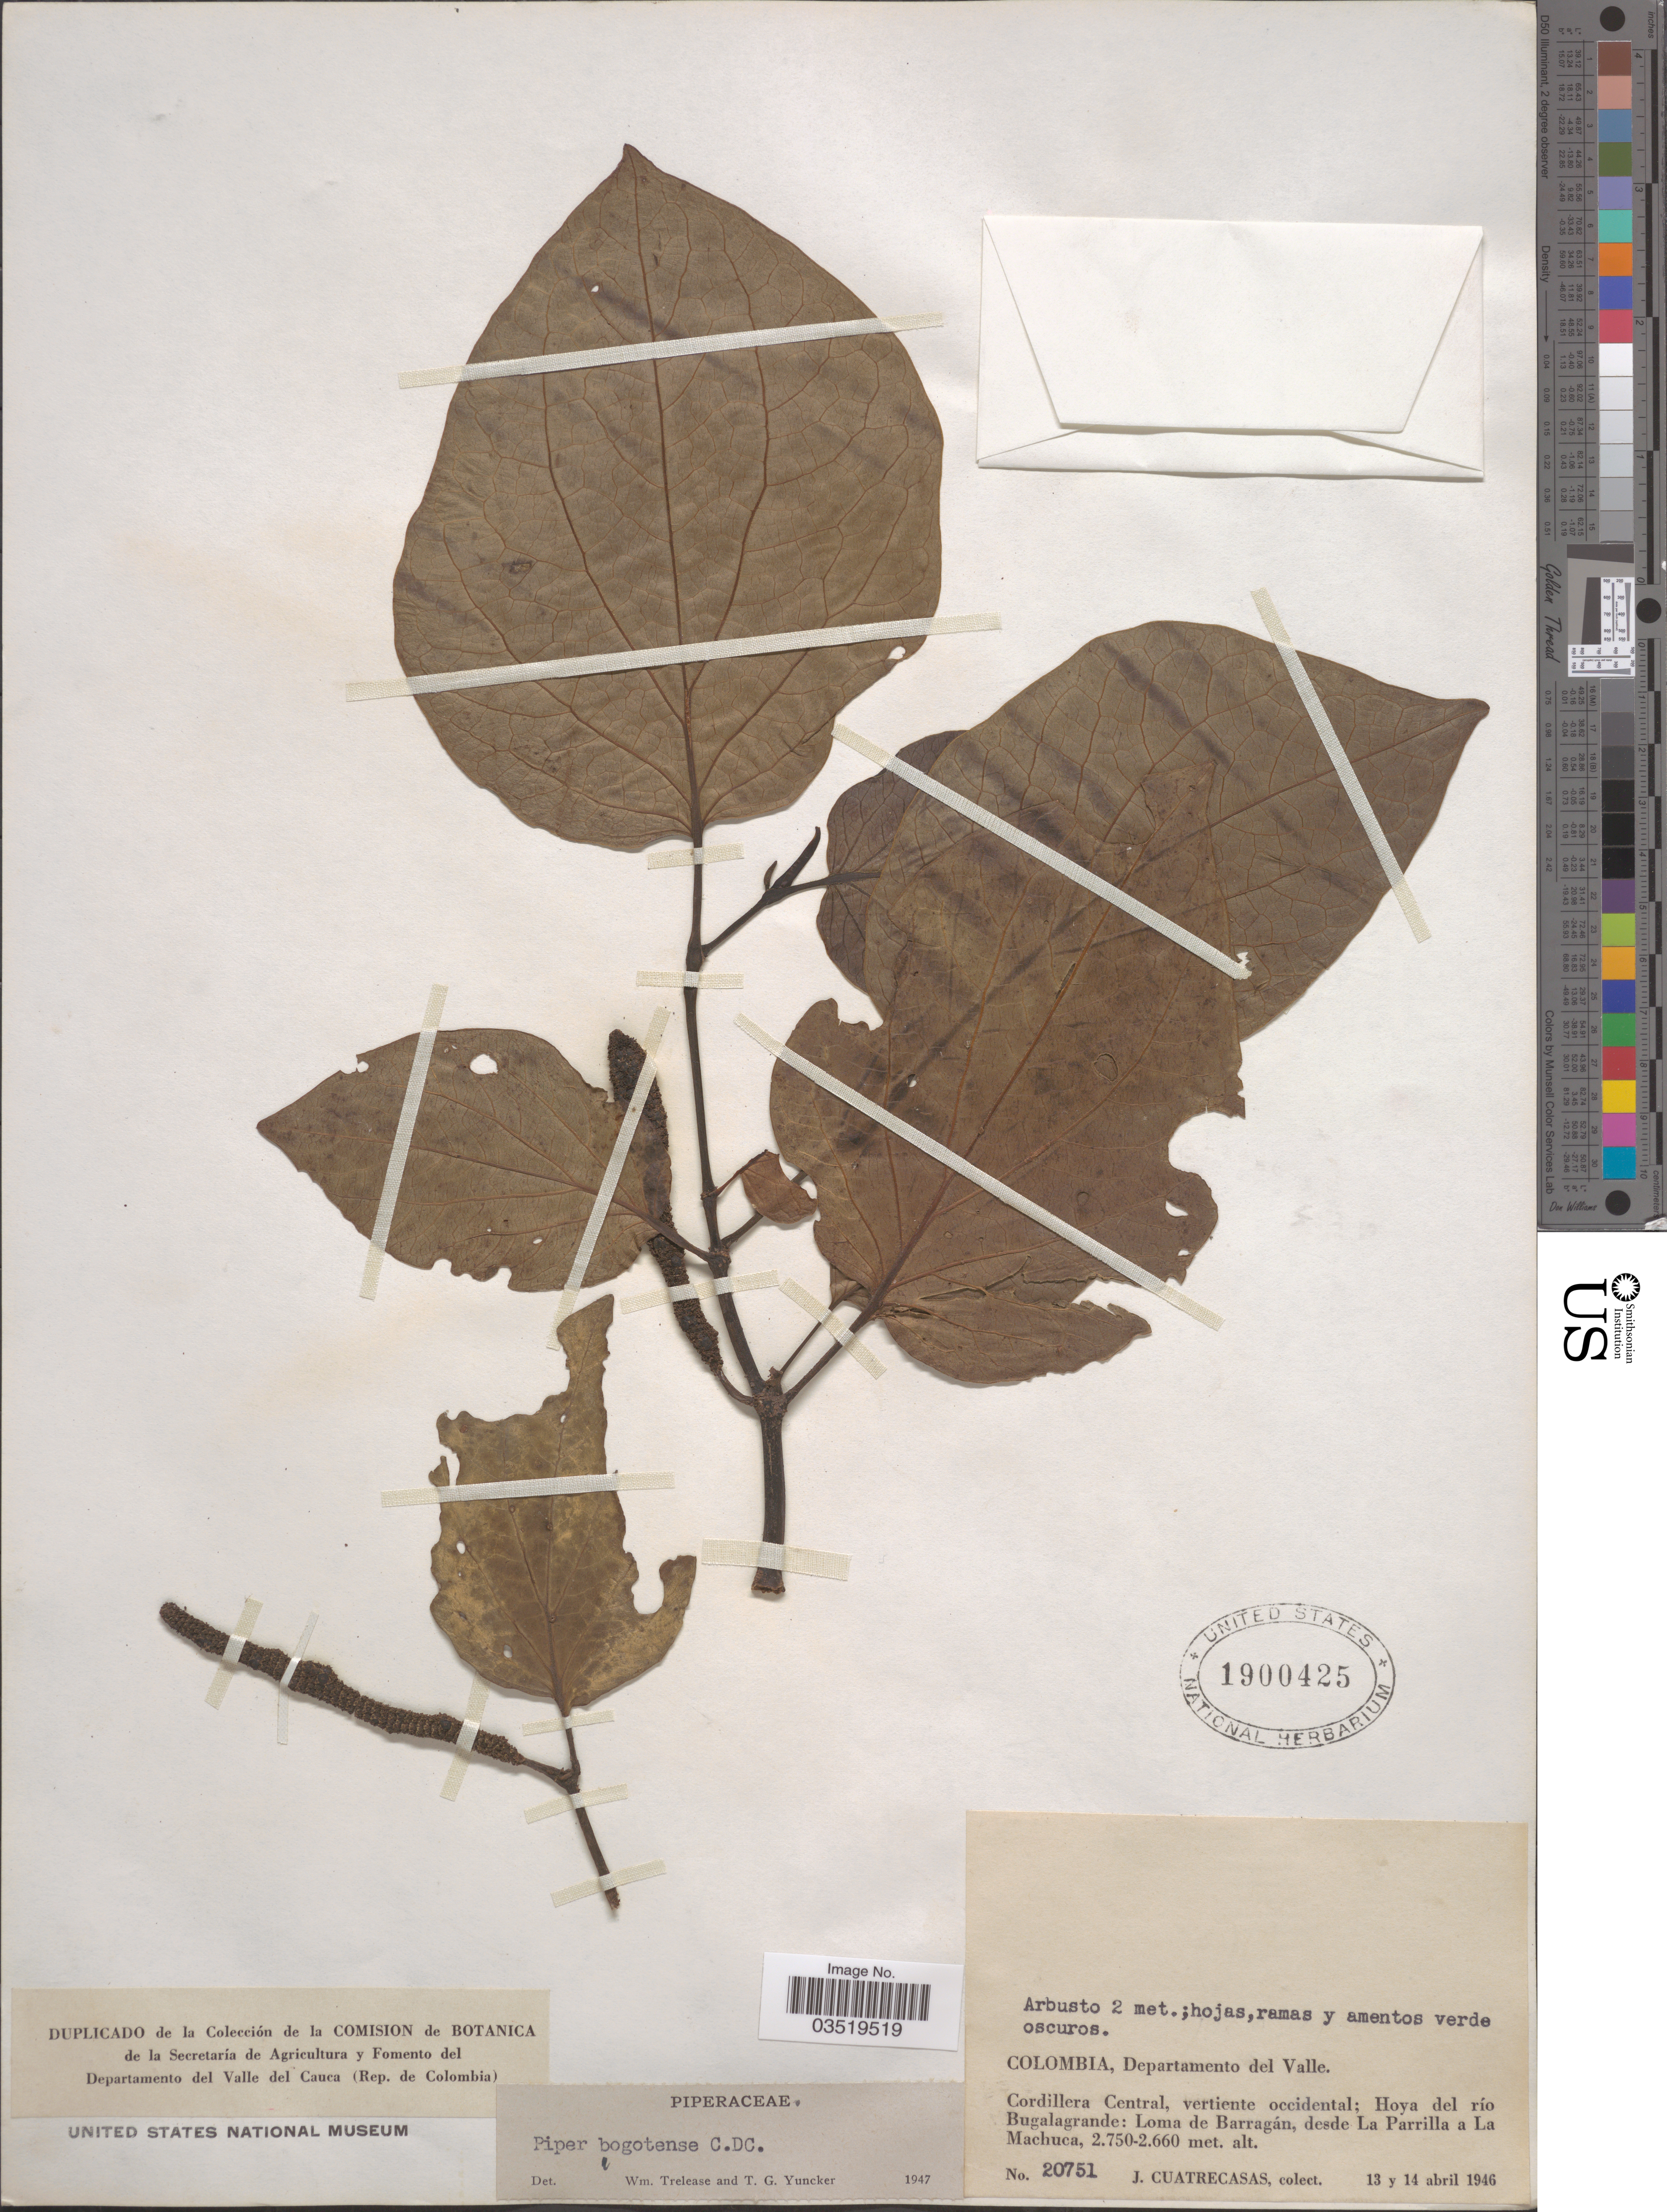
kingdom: Plantae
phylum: Tracheophyta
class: Magnoliopsida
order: Piperales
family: Piperaceae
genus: Piper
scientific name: Piper bogotense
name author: C. DC.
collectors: J. Cuatrecasas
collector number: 20751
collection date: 1946-04-13/1946-04-14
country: Colombia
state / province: Valle del Cauca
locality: Departamento del Valle. Cordillera Central, vertiente occidental; Hoya del río Bugalagrande: Loma de Barragán, desde La Parrilla a La Machuca.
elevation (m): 2660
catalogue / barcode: US 1900425